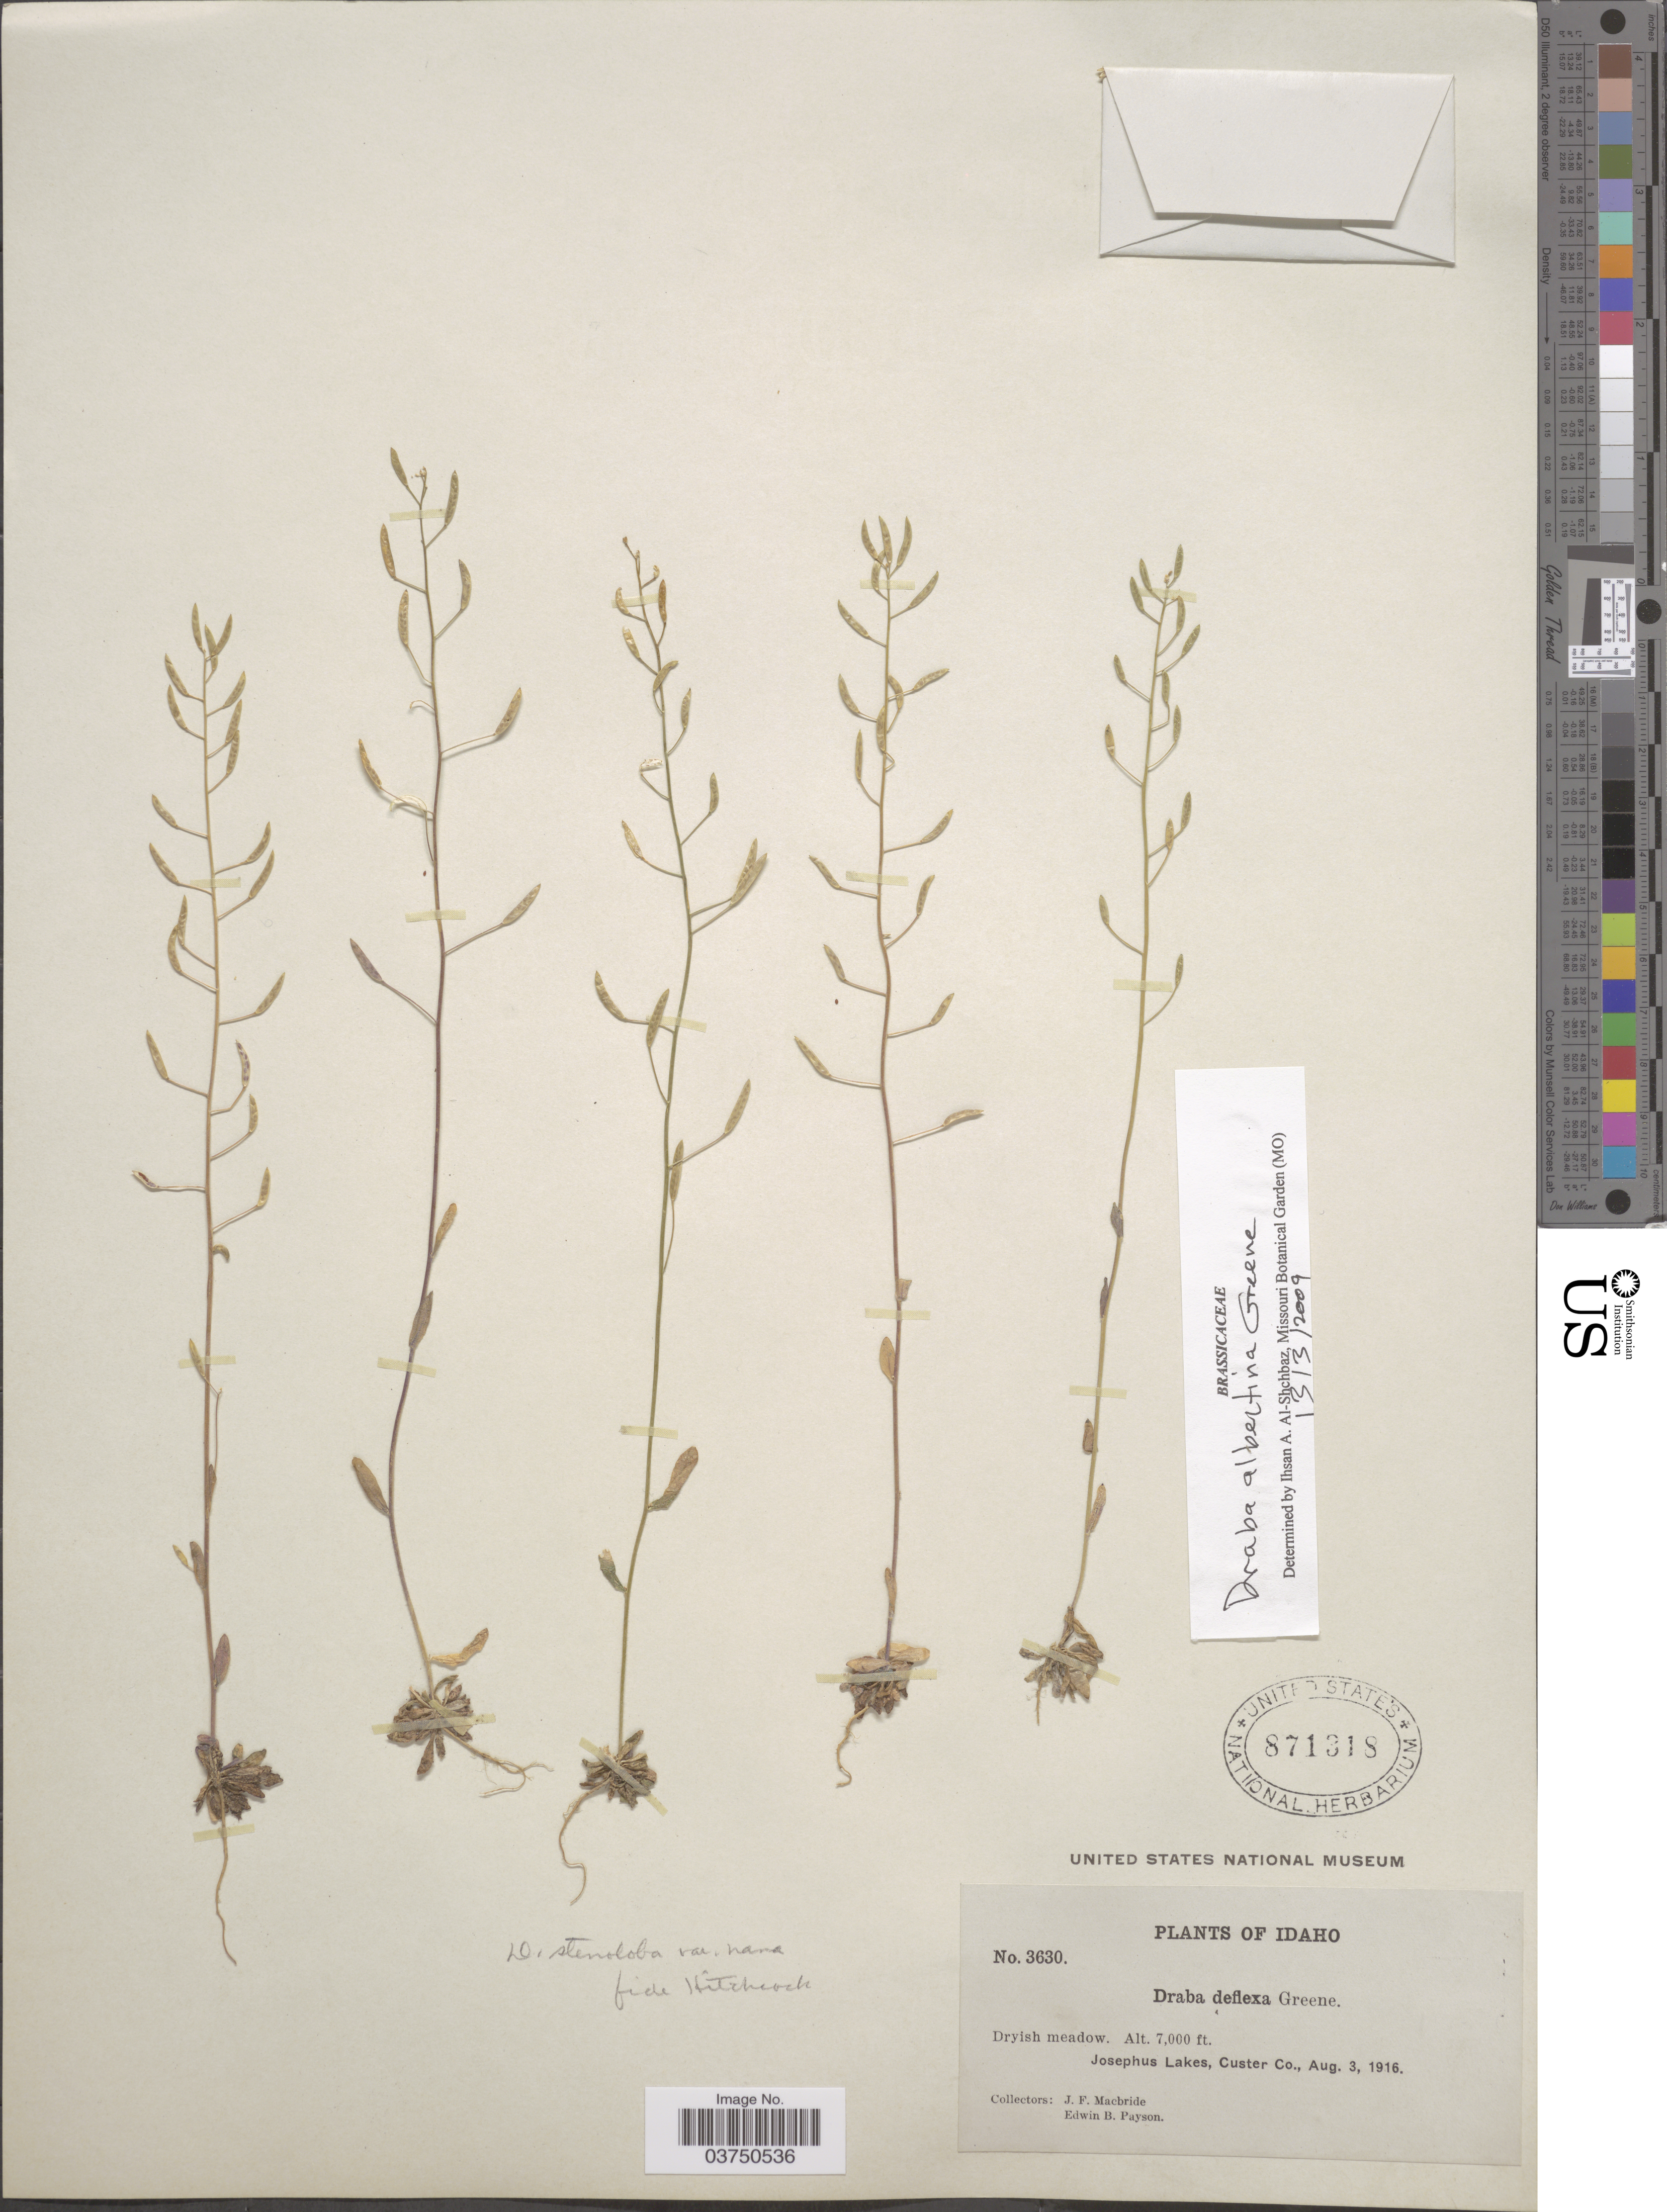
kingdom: Plantae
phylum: Tracheophyta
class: Magnoliopsida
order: Brassicales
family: Brassicaceae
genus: Draba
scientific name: Draba albertina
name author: Greene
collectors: J. F. Macbride & E. B. Payson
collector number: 3630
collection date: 1916-08-03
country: United States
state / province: Idaho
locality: Josephus Lakes, Custer Co.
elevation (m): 2134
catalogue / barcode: US 871318